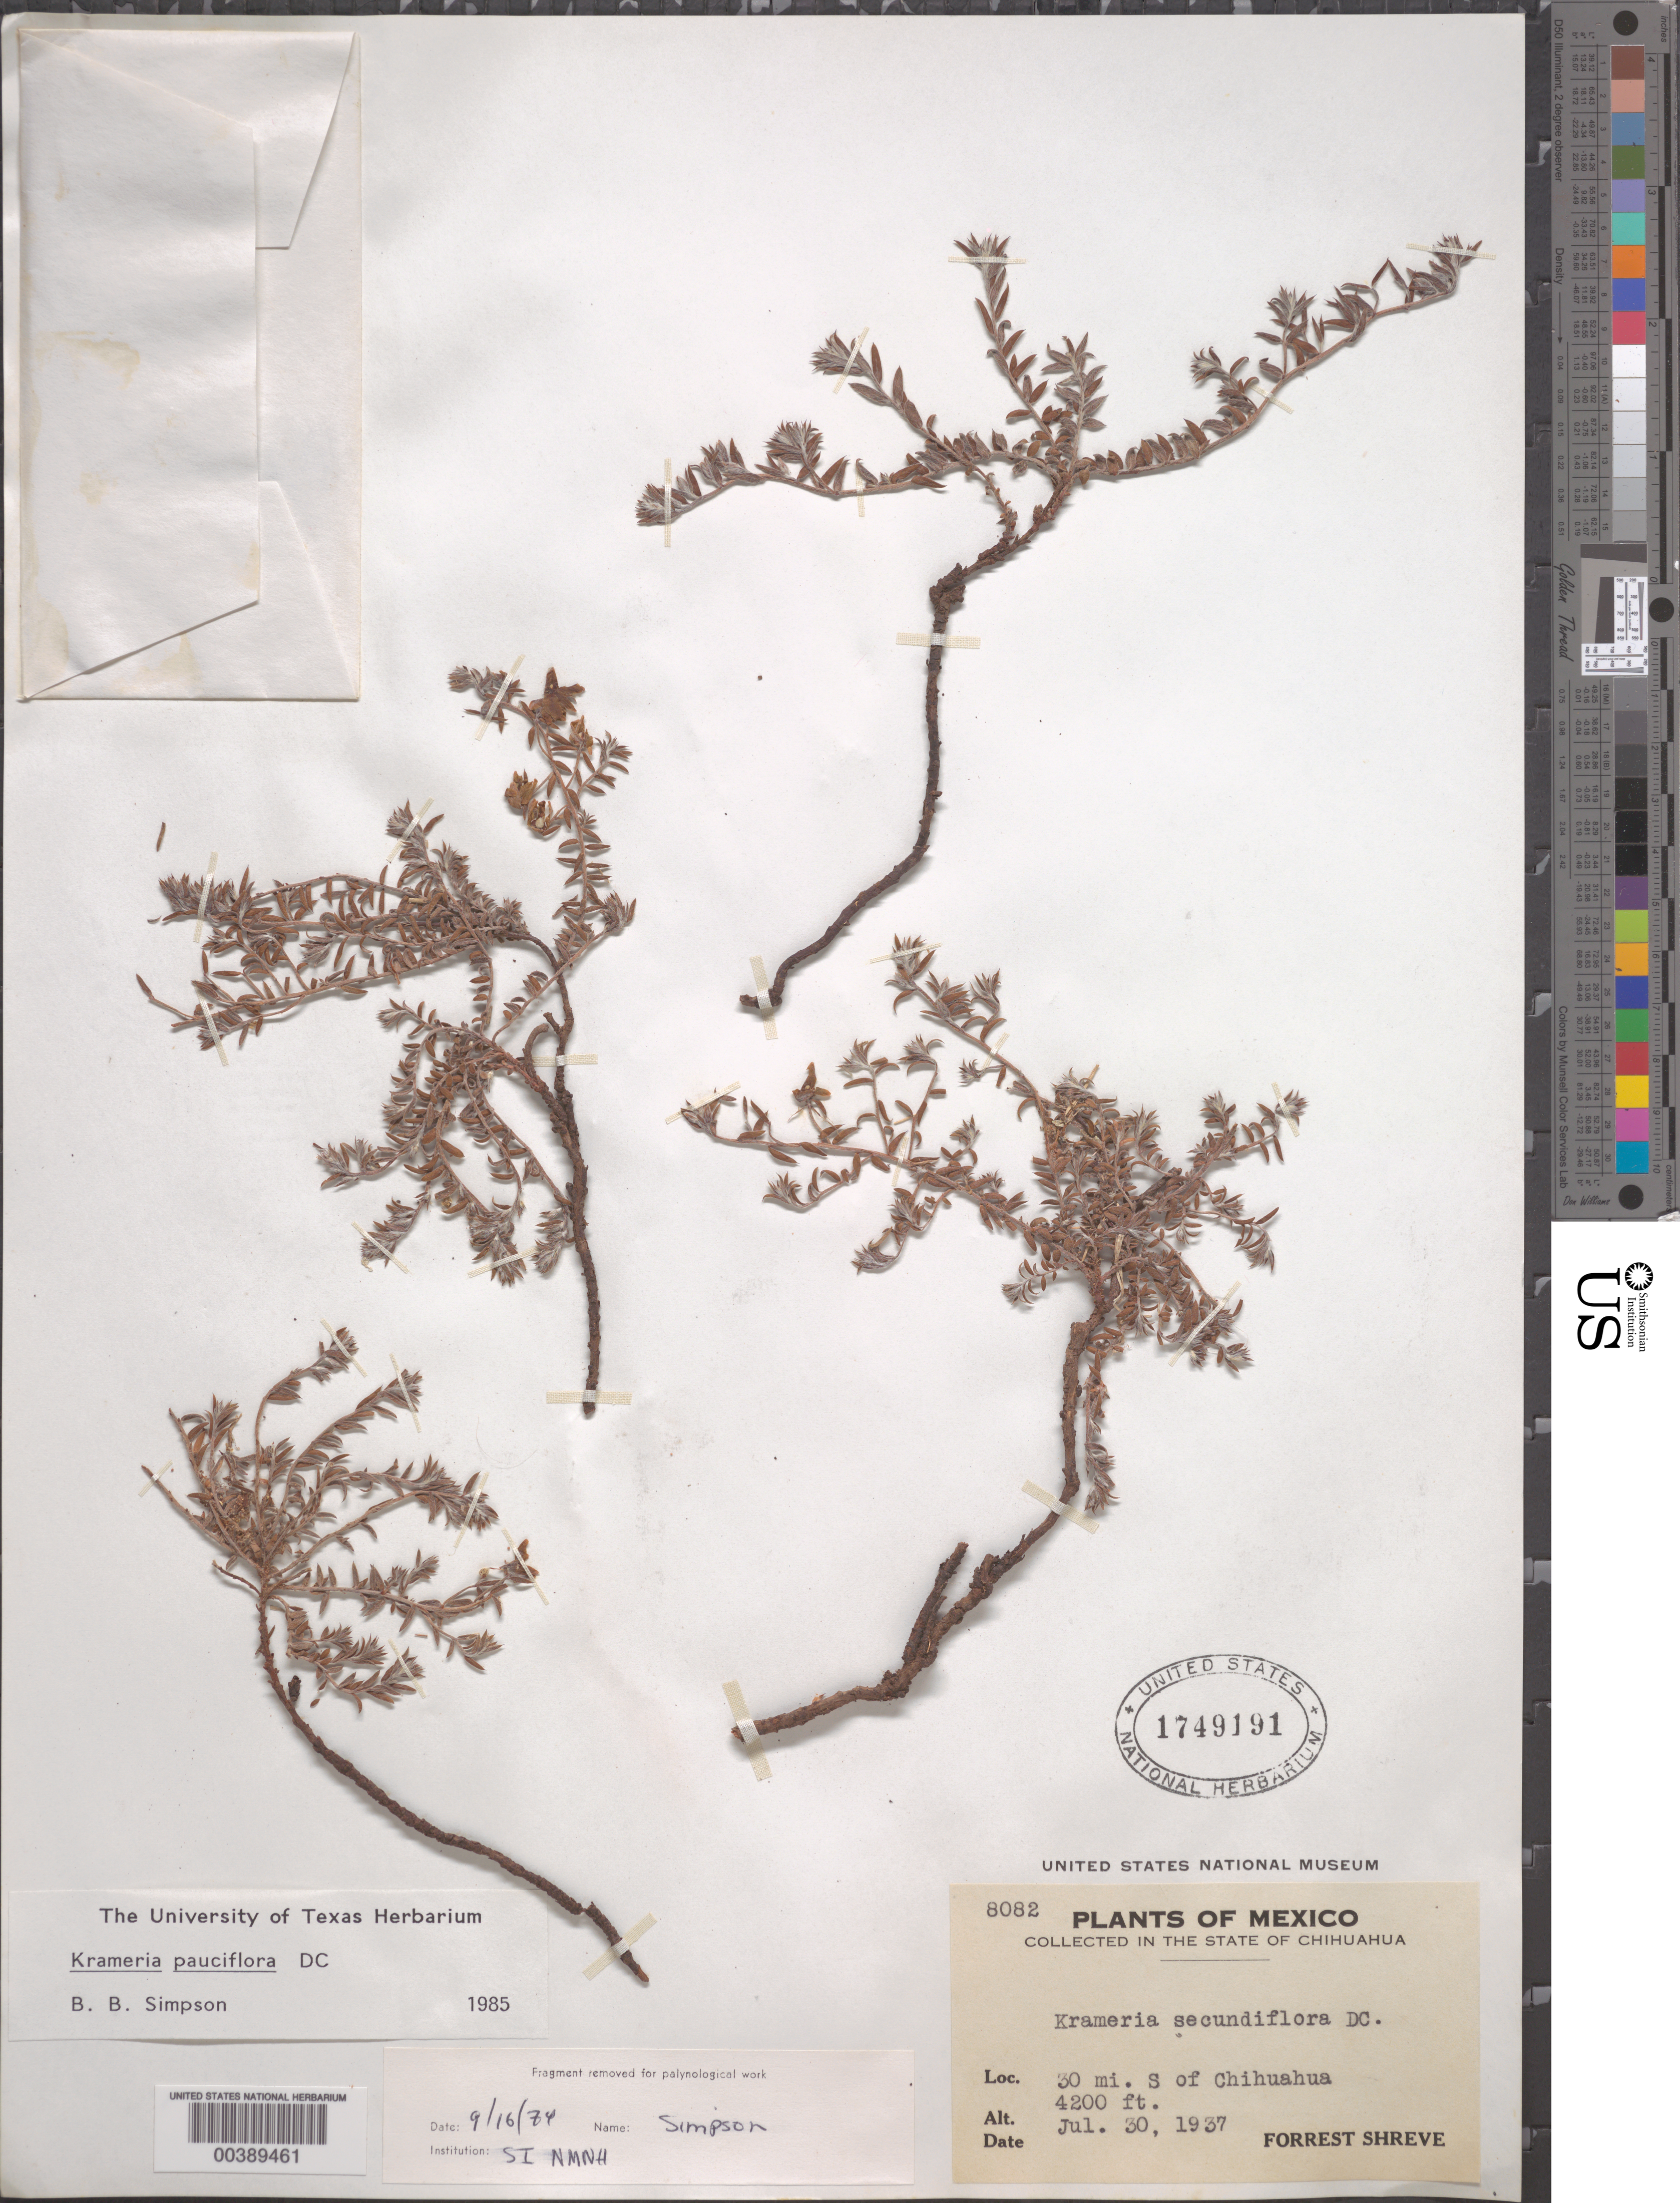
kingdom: Plantae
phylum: Tracheophyta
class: Magnoliopsida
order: Zygophyllales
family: Krameriaceae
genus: Krameria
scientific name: Krameria pauciflora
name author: DC.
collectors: F. Shreve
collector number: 8082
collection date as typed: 30 Jul 1937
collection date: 1937-07-30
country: Mexico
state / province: Chihuahua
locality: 30 mi S of Chihuahua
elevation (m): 1280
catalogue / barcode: US 1749191